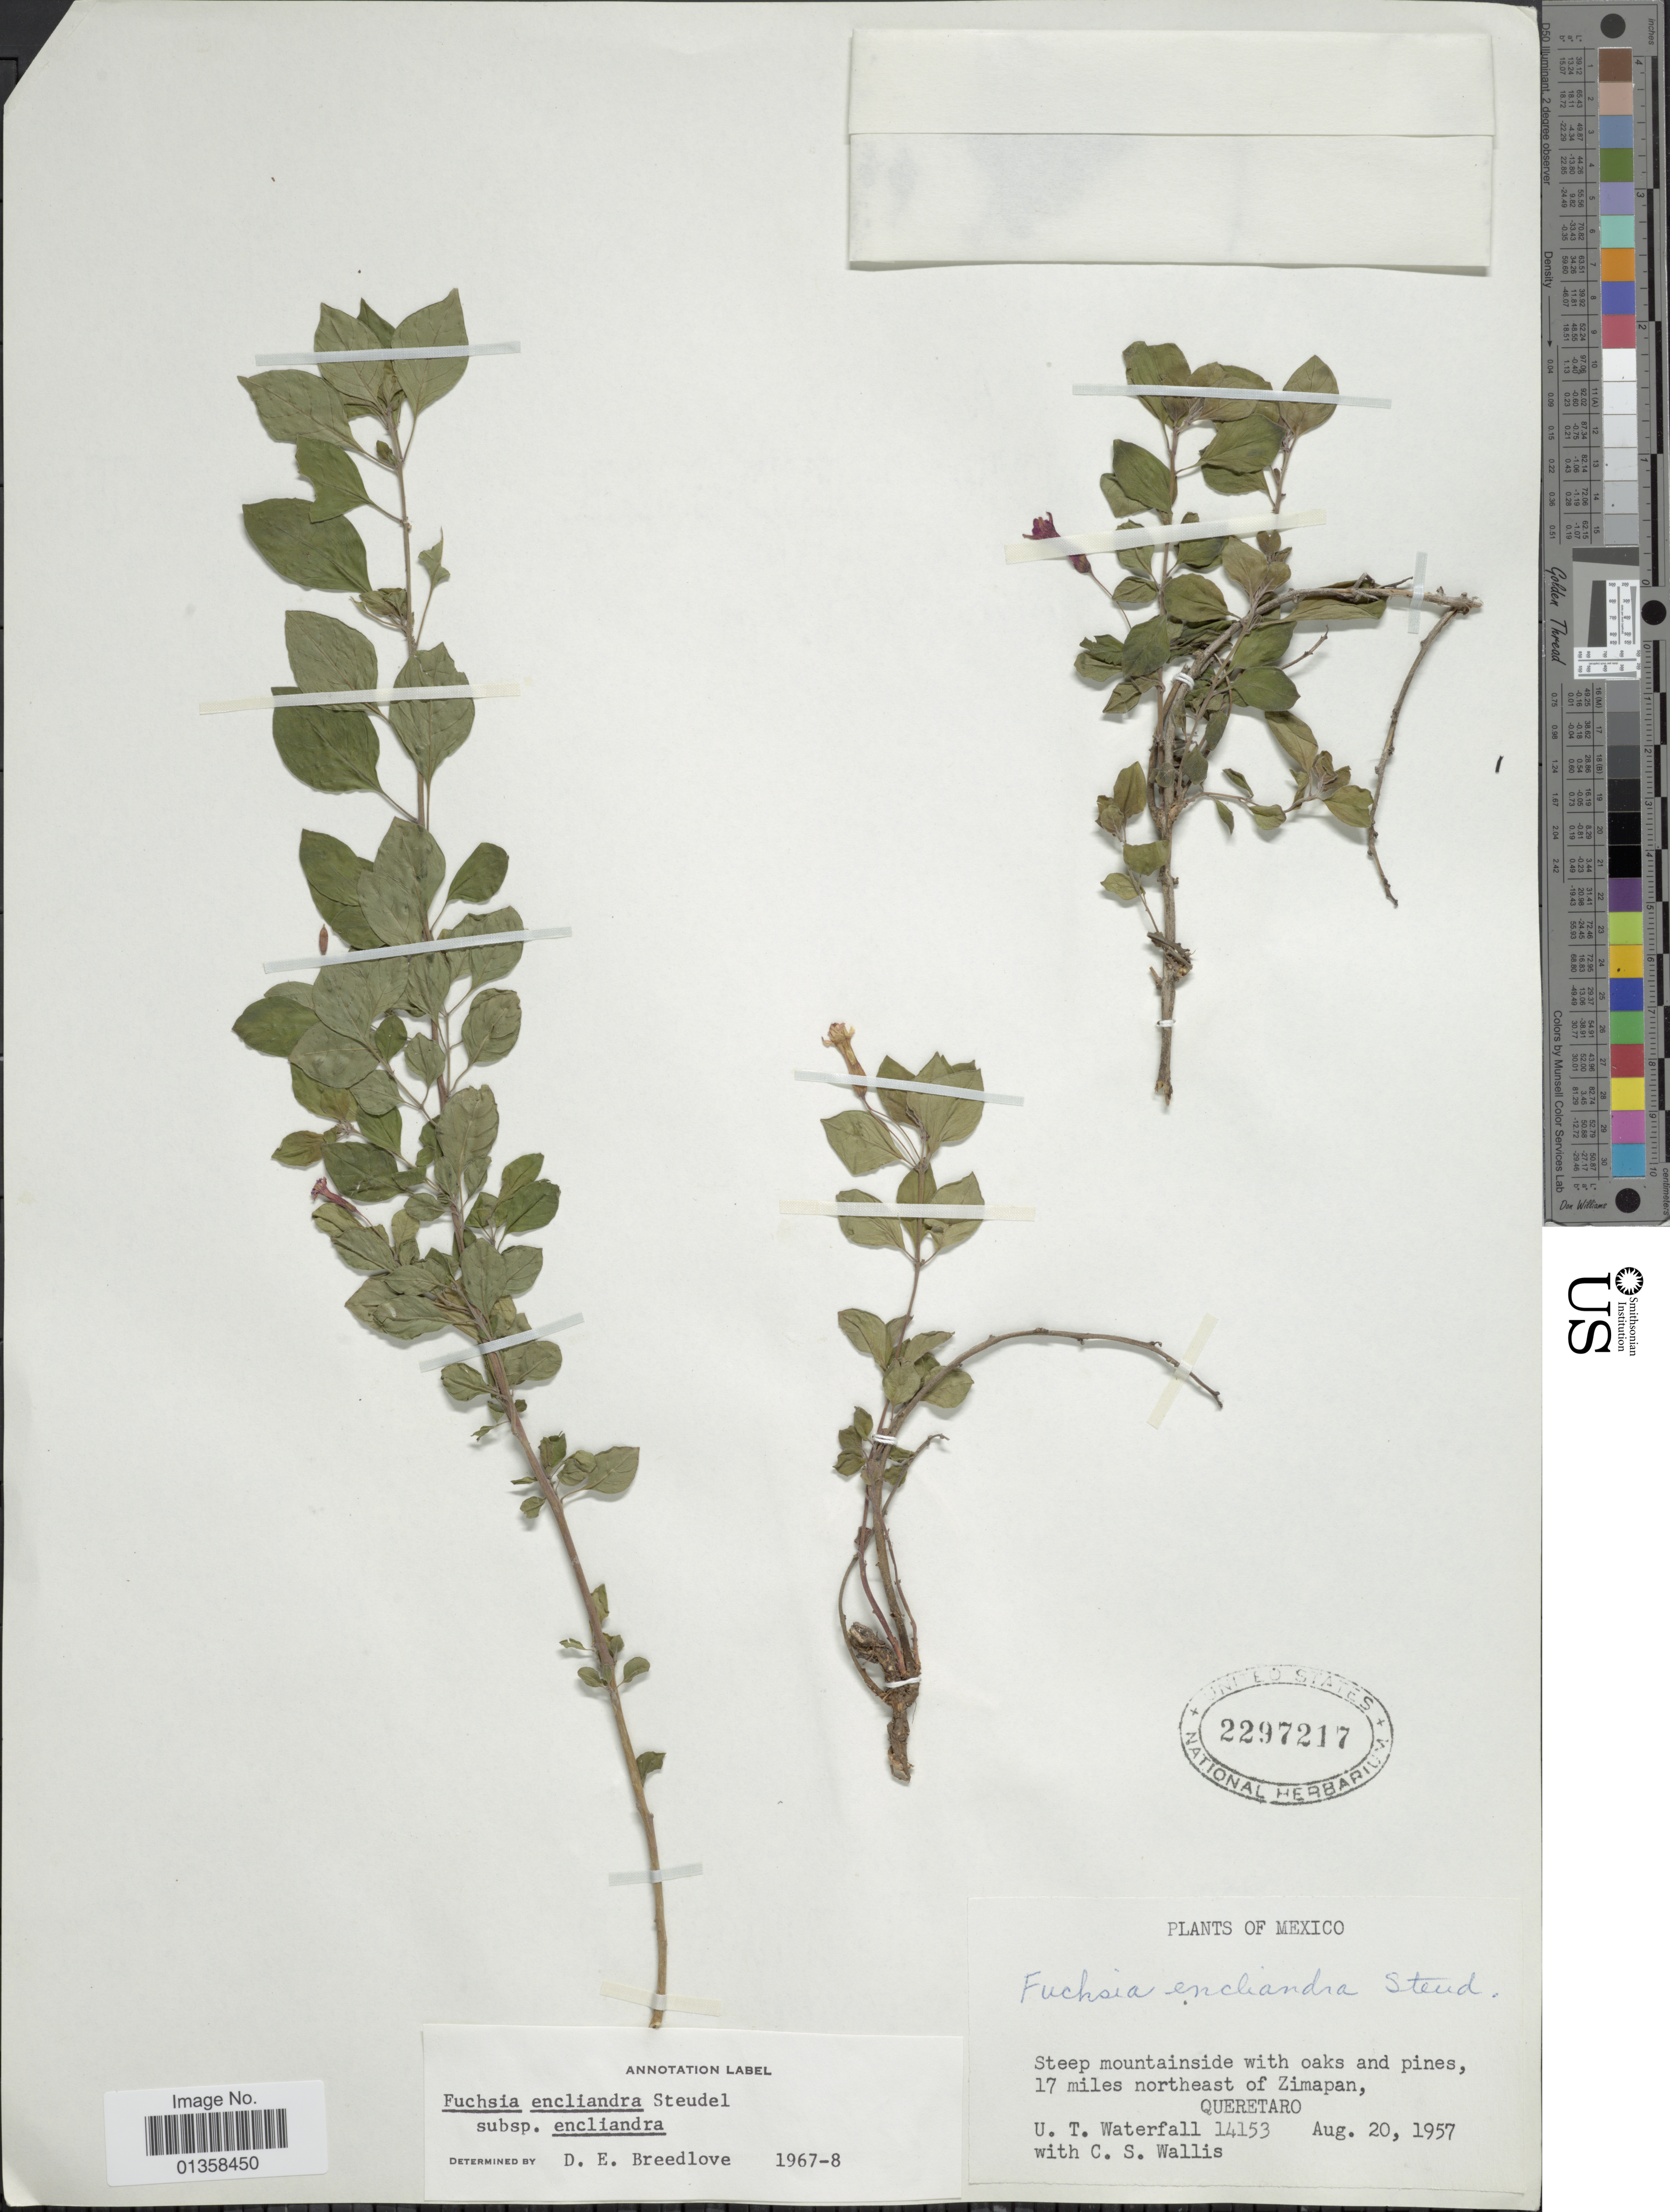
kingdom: Plantae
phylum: Tracheophyta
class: Magnoliopsida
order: Myrtales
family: Onagraceae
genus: Fuchsia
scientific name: Fuchsia encliandra subsp. encliandra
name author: Steud.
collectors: U. T. Waterfall & C. S. Wallis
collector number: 14153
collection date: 1957-08-20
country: Mexico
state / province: Querétaro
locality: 17 miles northeast of Zimapan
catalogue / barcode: US 2297217